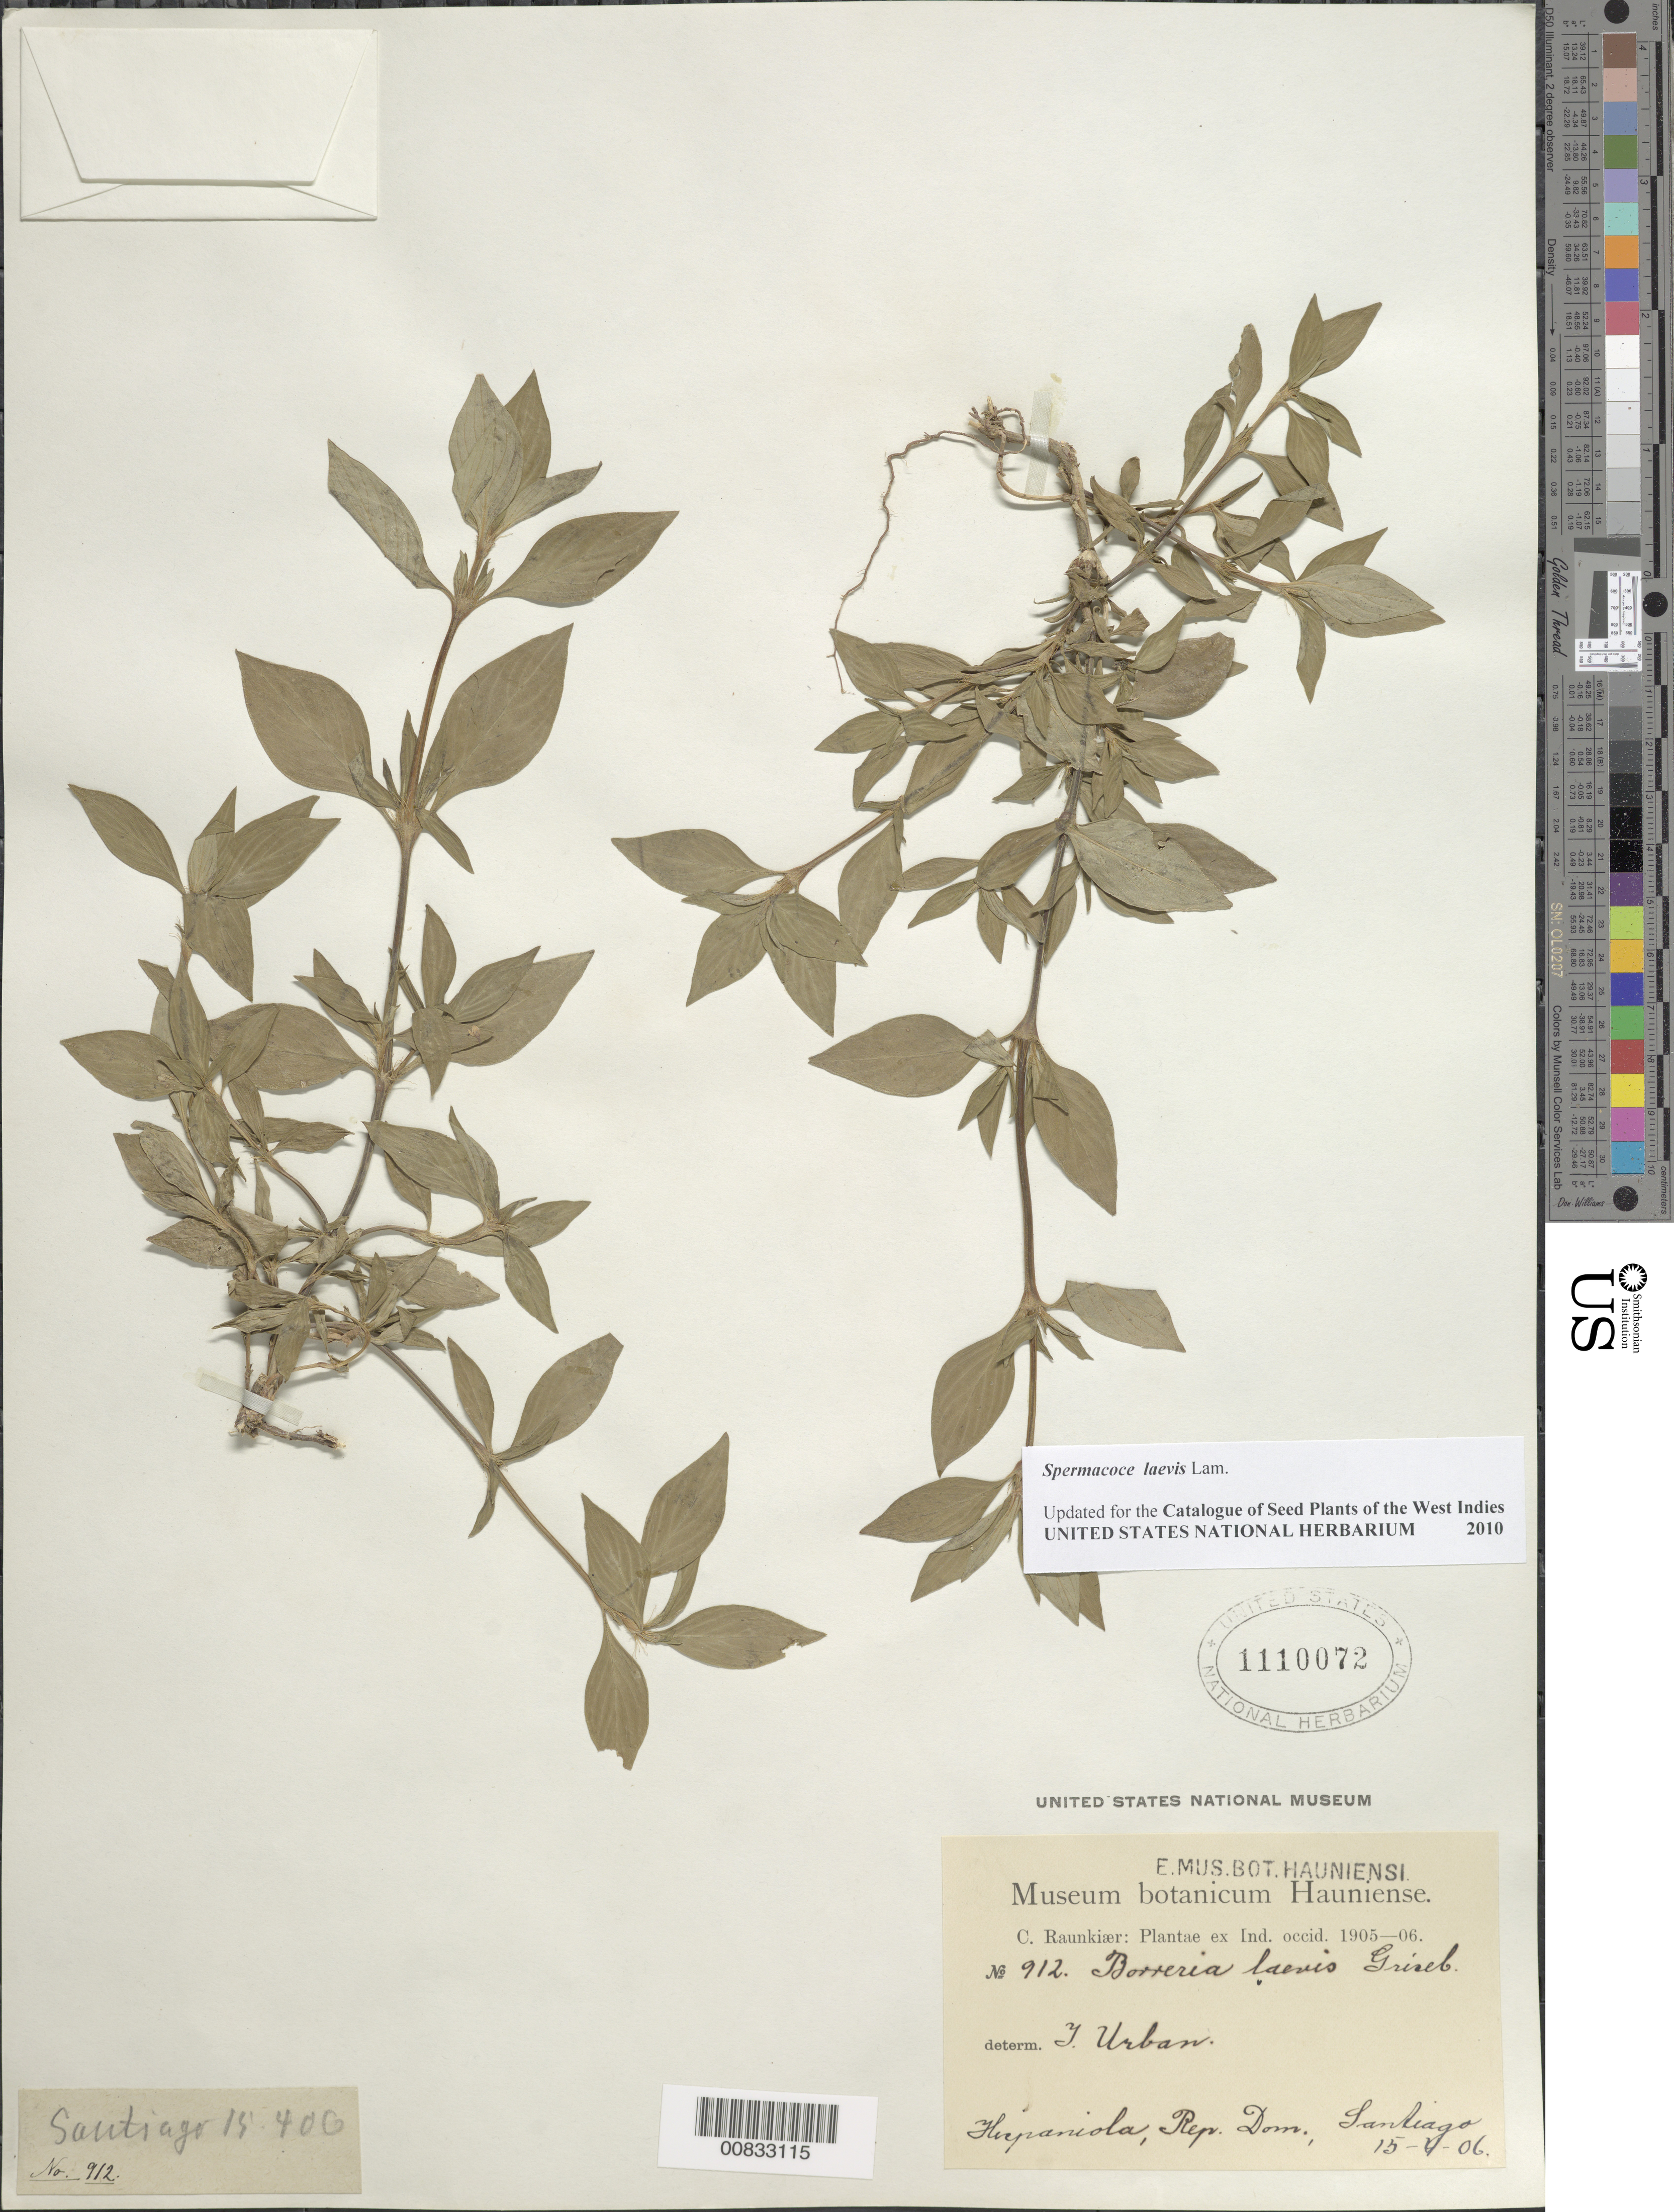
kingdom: Plantae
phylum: Tracheophyta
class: Magnoliopsida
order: Gentianales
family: Rubiaceae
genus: Spermacoce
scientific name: Spermacoce laevis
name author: Lam.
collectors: C. C. Raunkiaer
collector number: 912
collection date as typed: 15 Apr 1906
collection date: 1906-04-15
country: Dominican Republic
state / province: Santiago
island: Hispaniola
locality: Santiago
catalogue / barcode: US 1110072